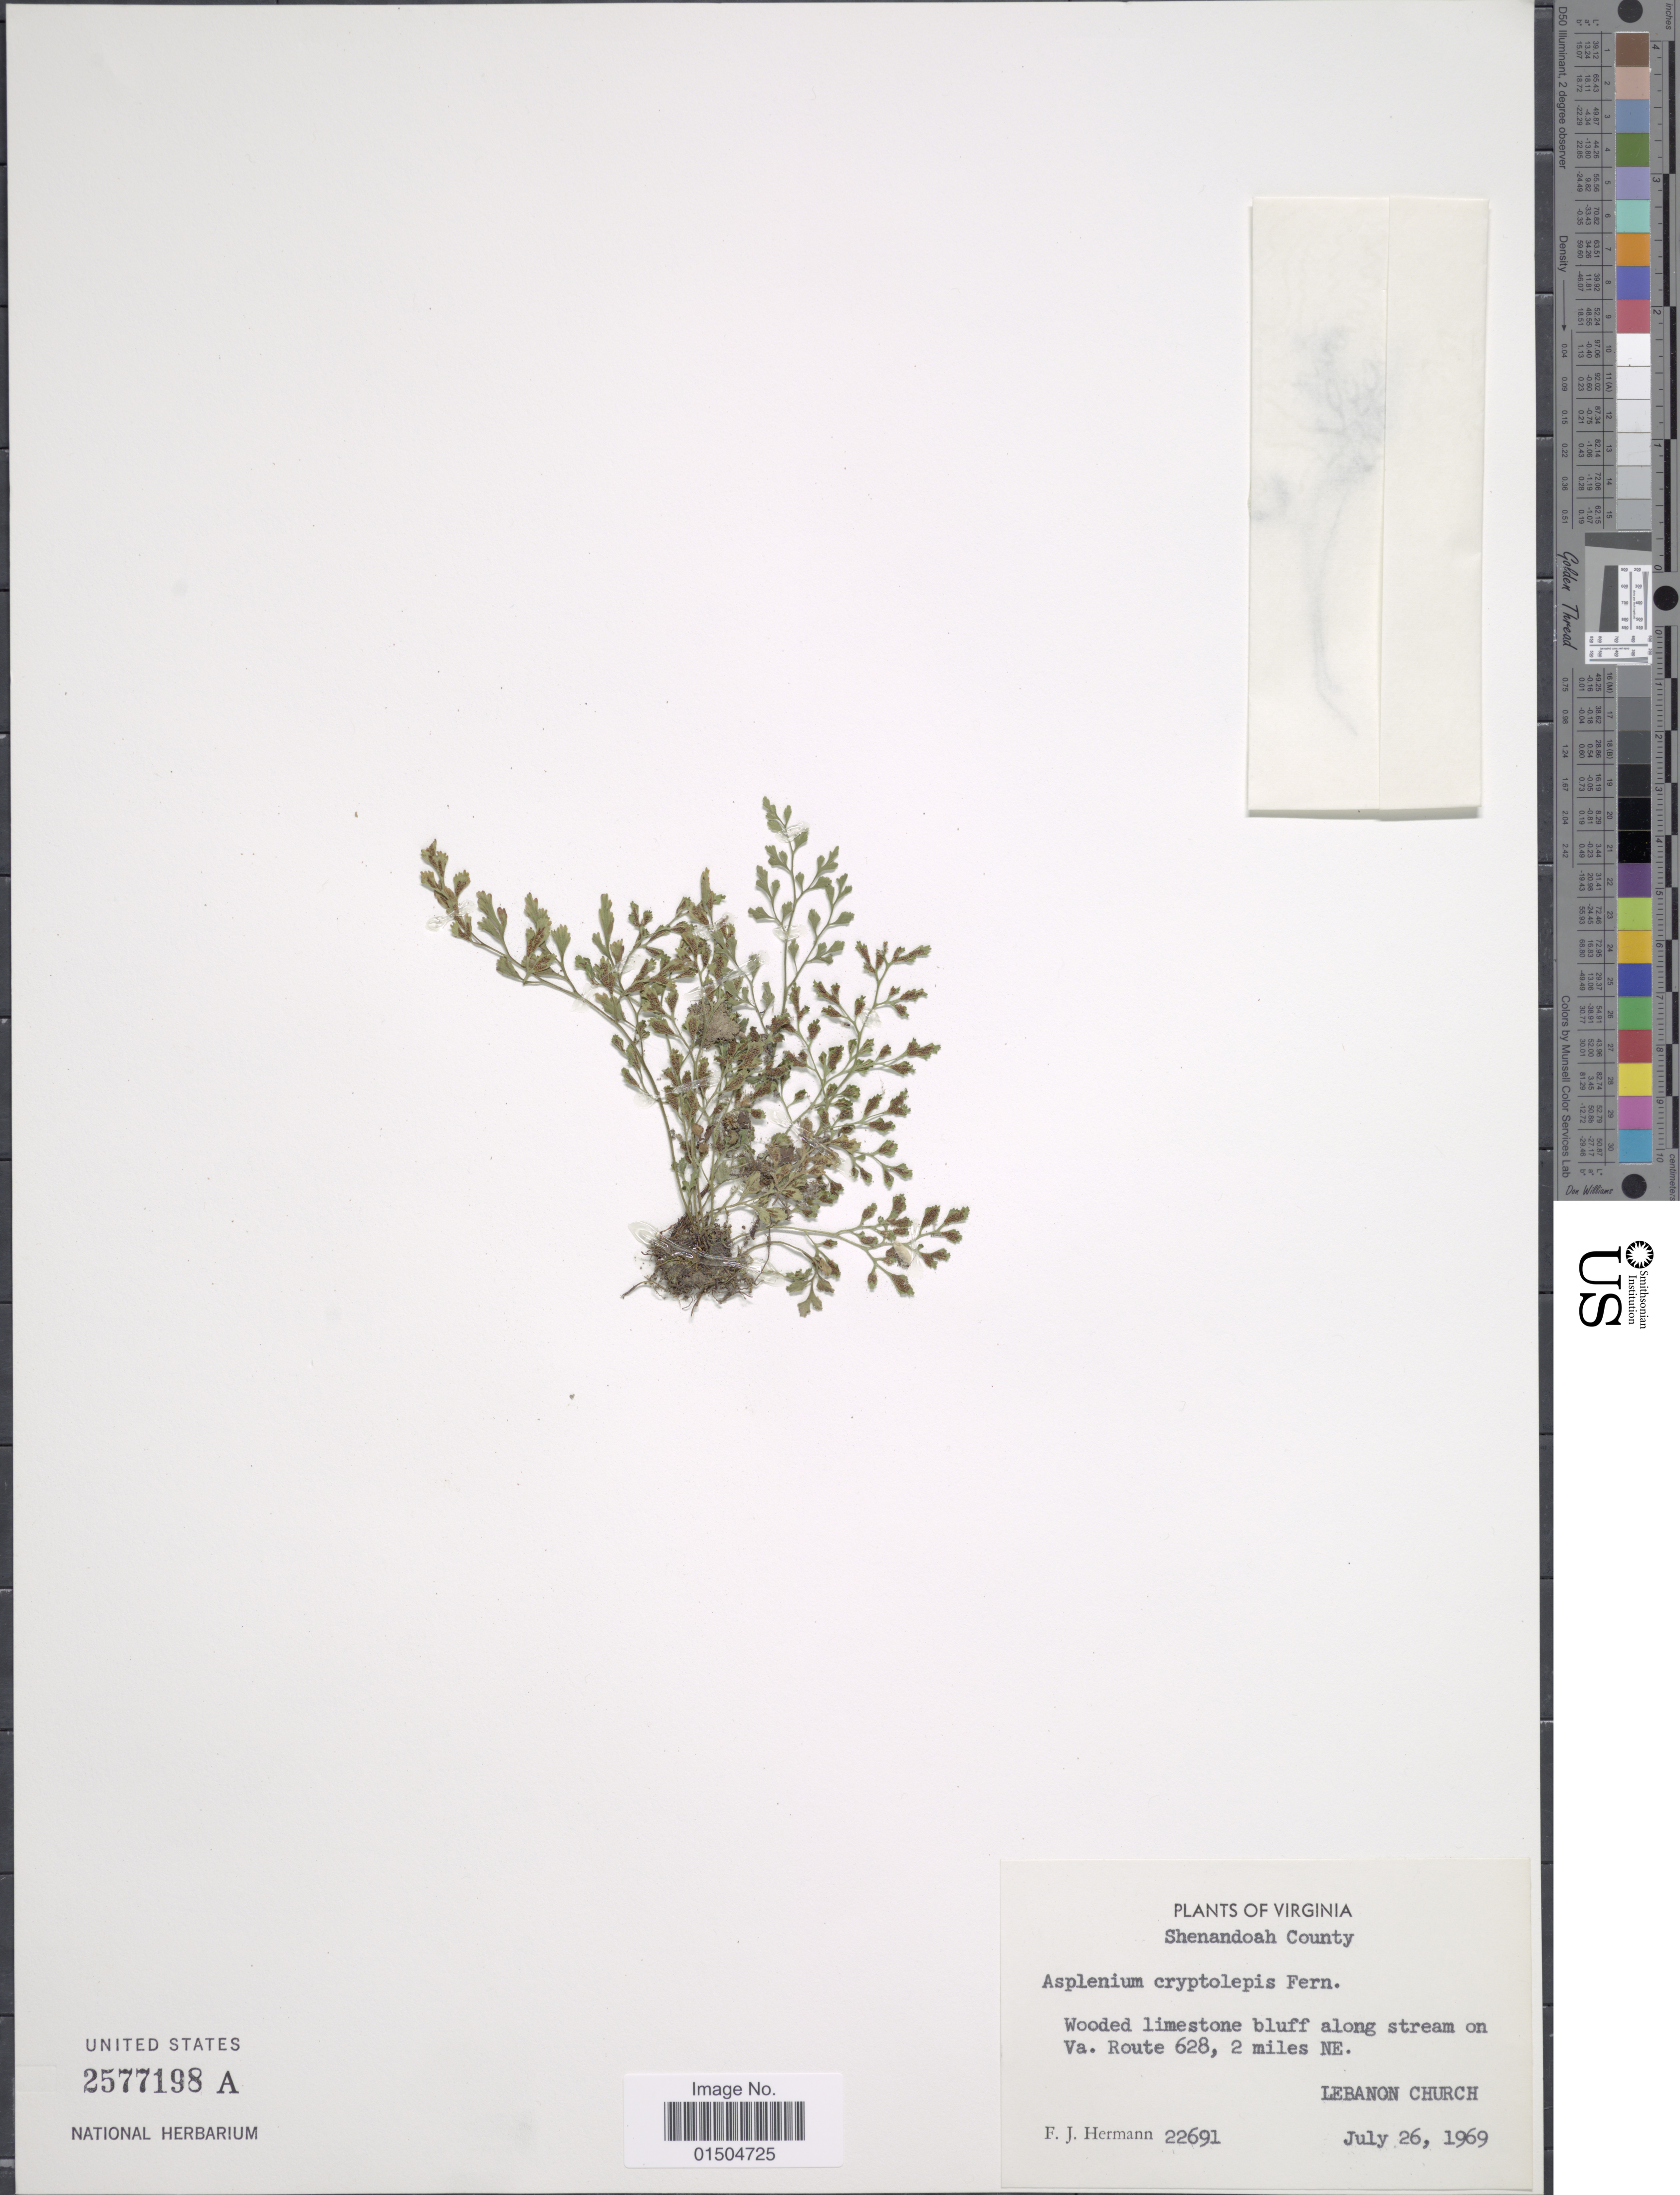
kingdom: Plantae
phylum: Tracheophyta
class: Polypodiopsida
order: Polypodiales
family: Aspleniaceae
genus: Asplenium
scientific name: Asplenium ruta-muraria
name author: L.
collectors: F. J. Hermann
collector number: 22691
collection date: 1969-07-26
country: United States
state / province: Virginia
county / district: Shenandoah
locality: Shenandoah County. Wooded limestone bluff along stream on Va. Route 628, 2 miles NE. Lebanon Church.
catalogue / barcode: US 2577198A